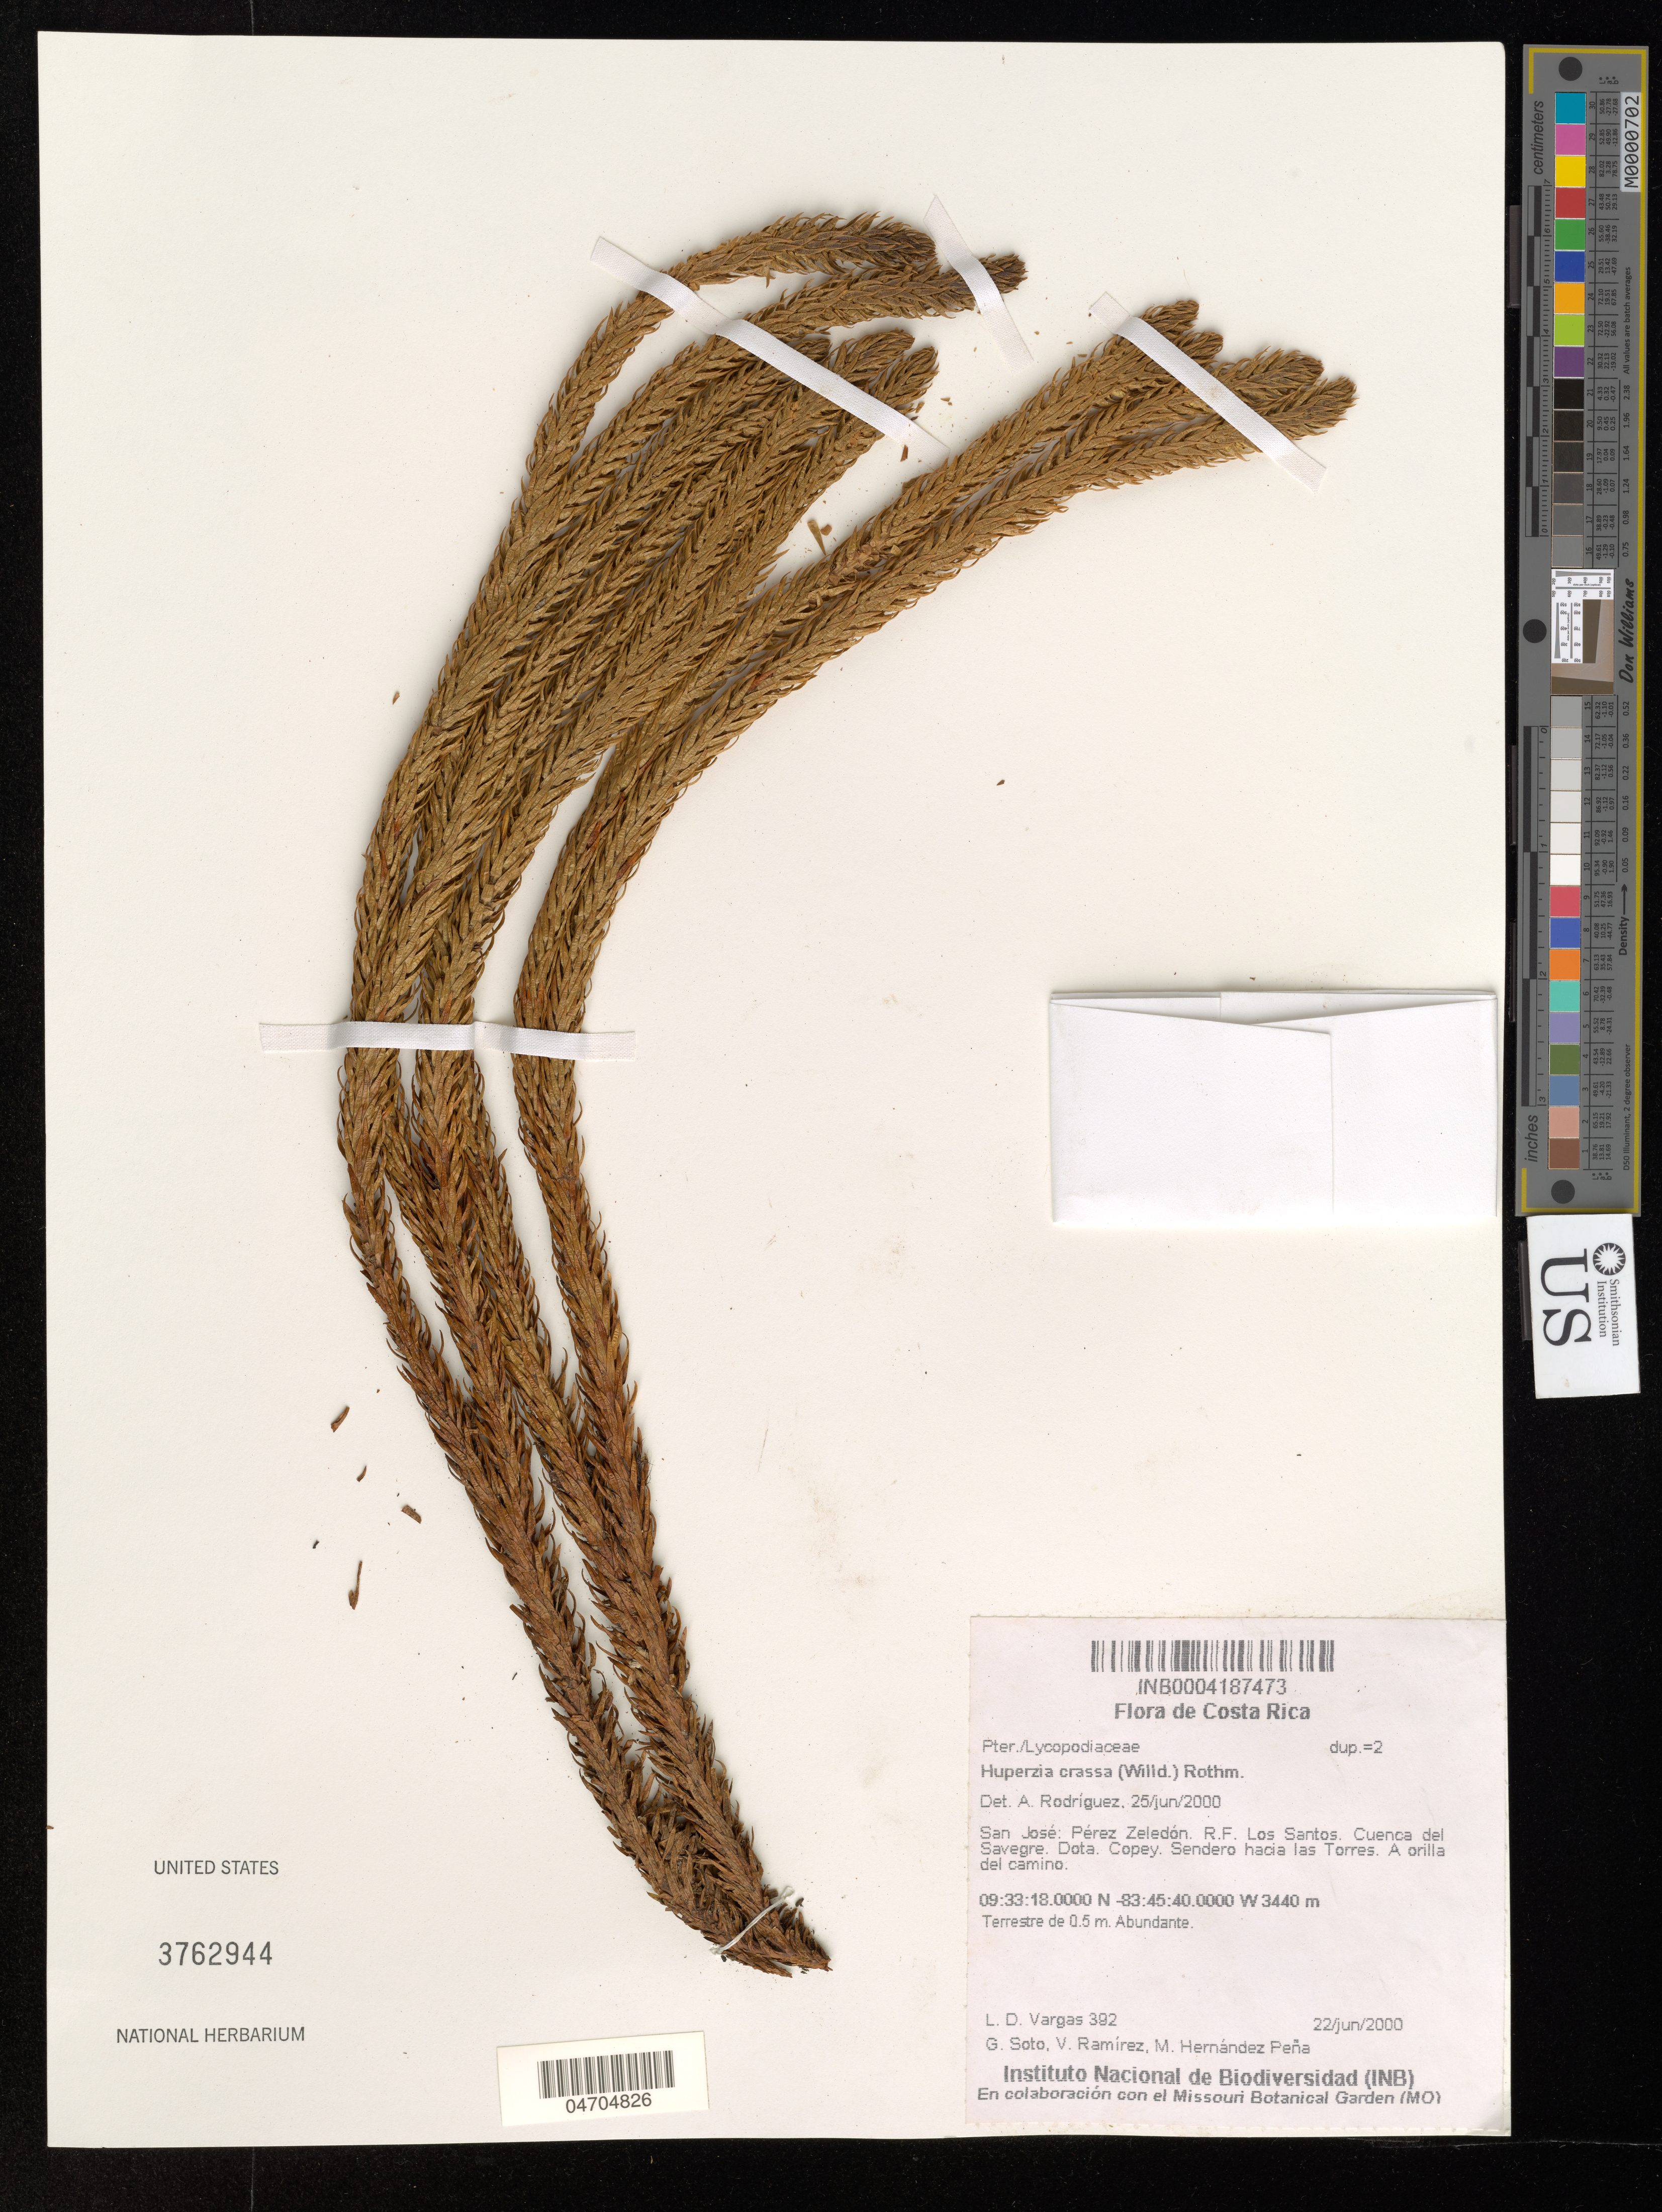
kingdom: Plantae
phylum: Tracheophyta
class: Lycopodiopsida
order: Lycopodiales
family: Lycopodiaceae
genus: Phlegmariurus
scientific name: Phlegmariurus crassus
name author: (Humb. & Bonpl. ex Willd.) B. Øllg.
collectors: L. Vargas, G. Soto, V. Ramirez & M. Hernandez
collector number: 392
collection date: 2000-06-22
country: Costa Rica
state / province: San José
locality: Pérez Zeledón. R. F. Los Santos. Cuenca del Savegre. Dota. Copey. Sendero hacia las Torres. A orilla del camino.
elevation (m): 3440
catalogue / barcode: US 3762944